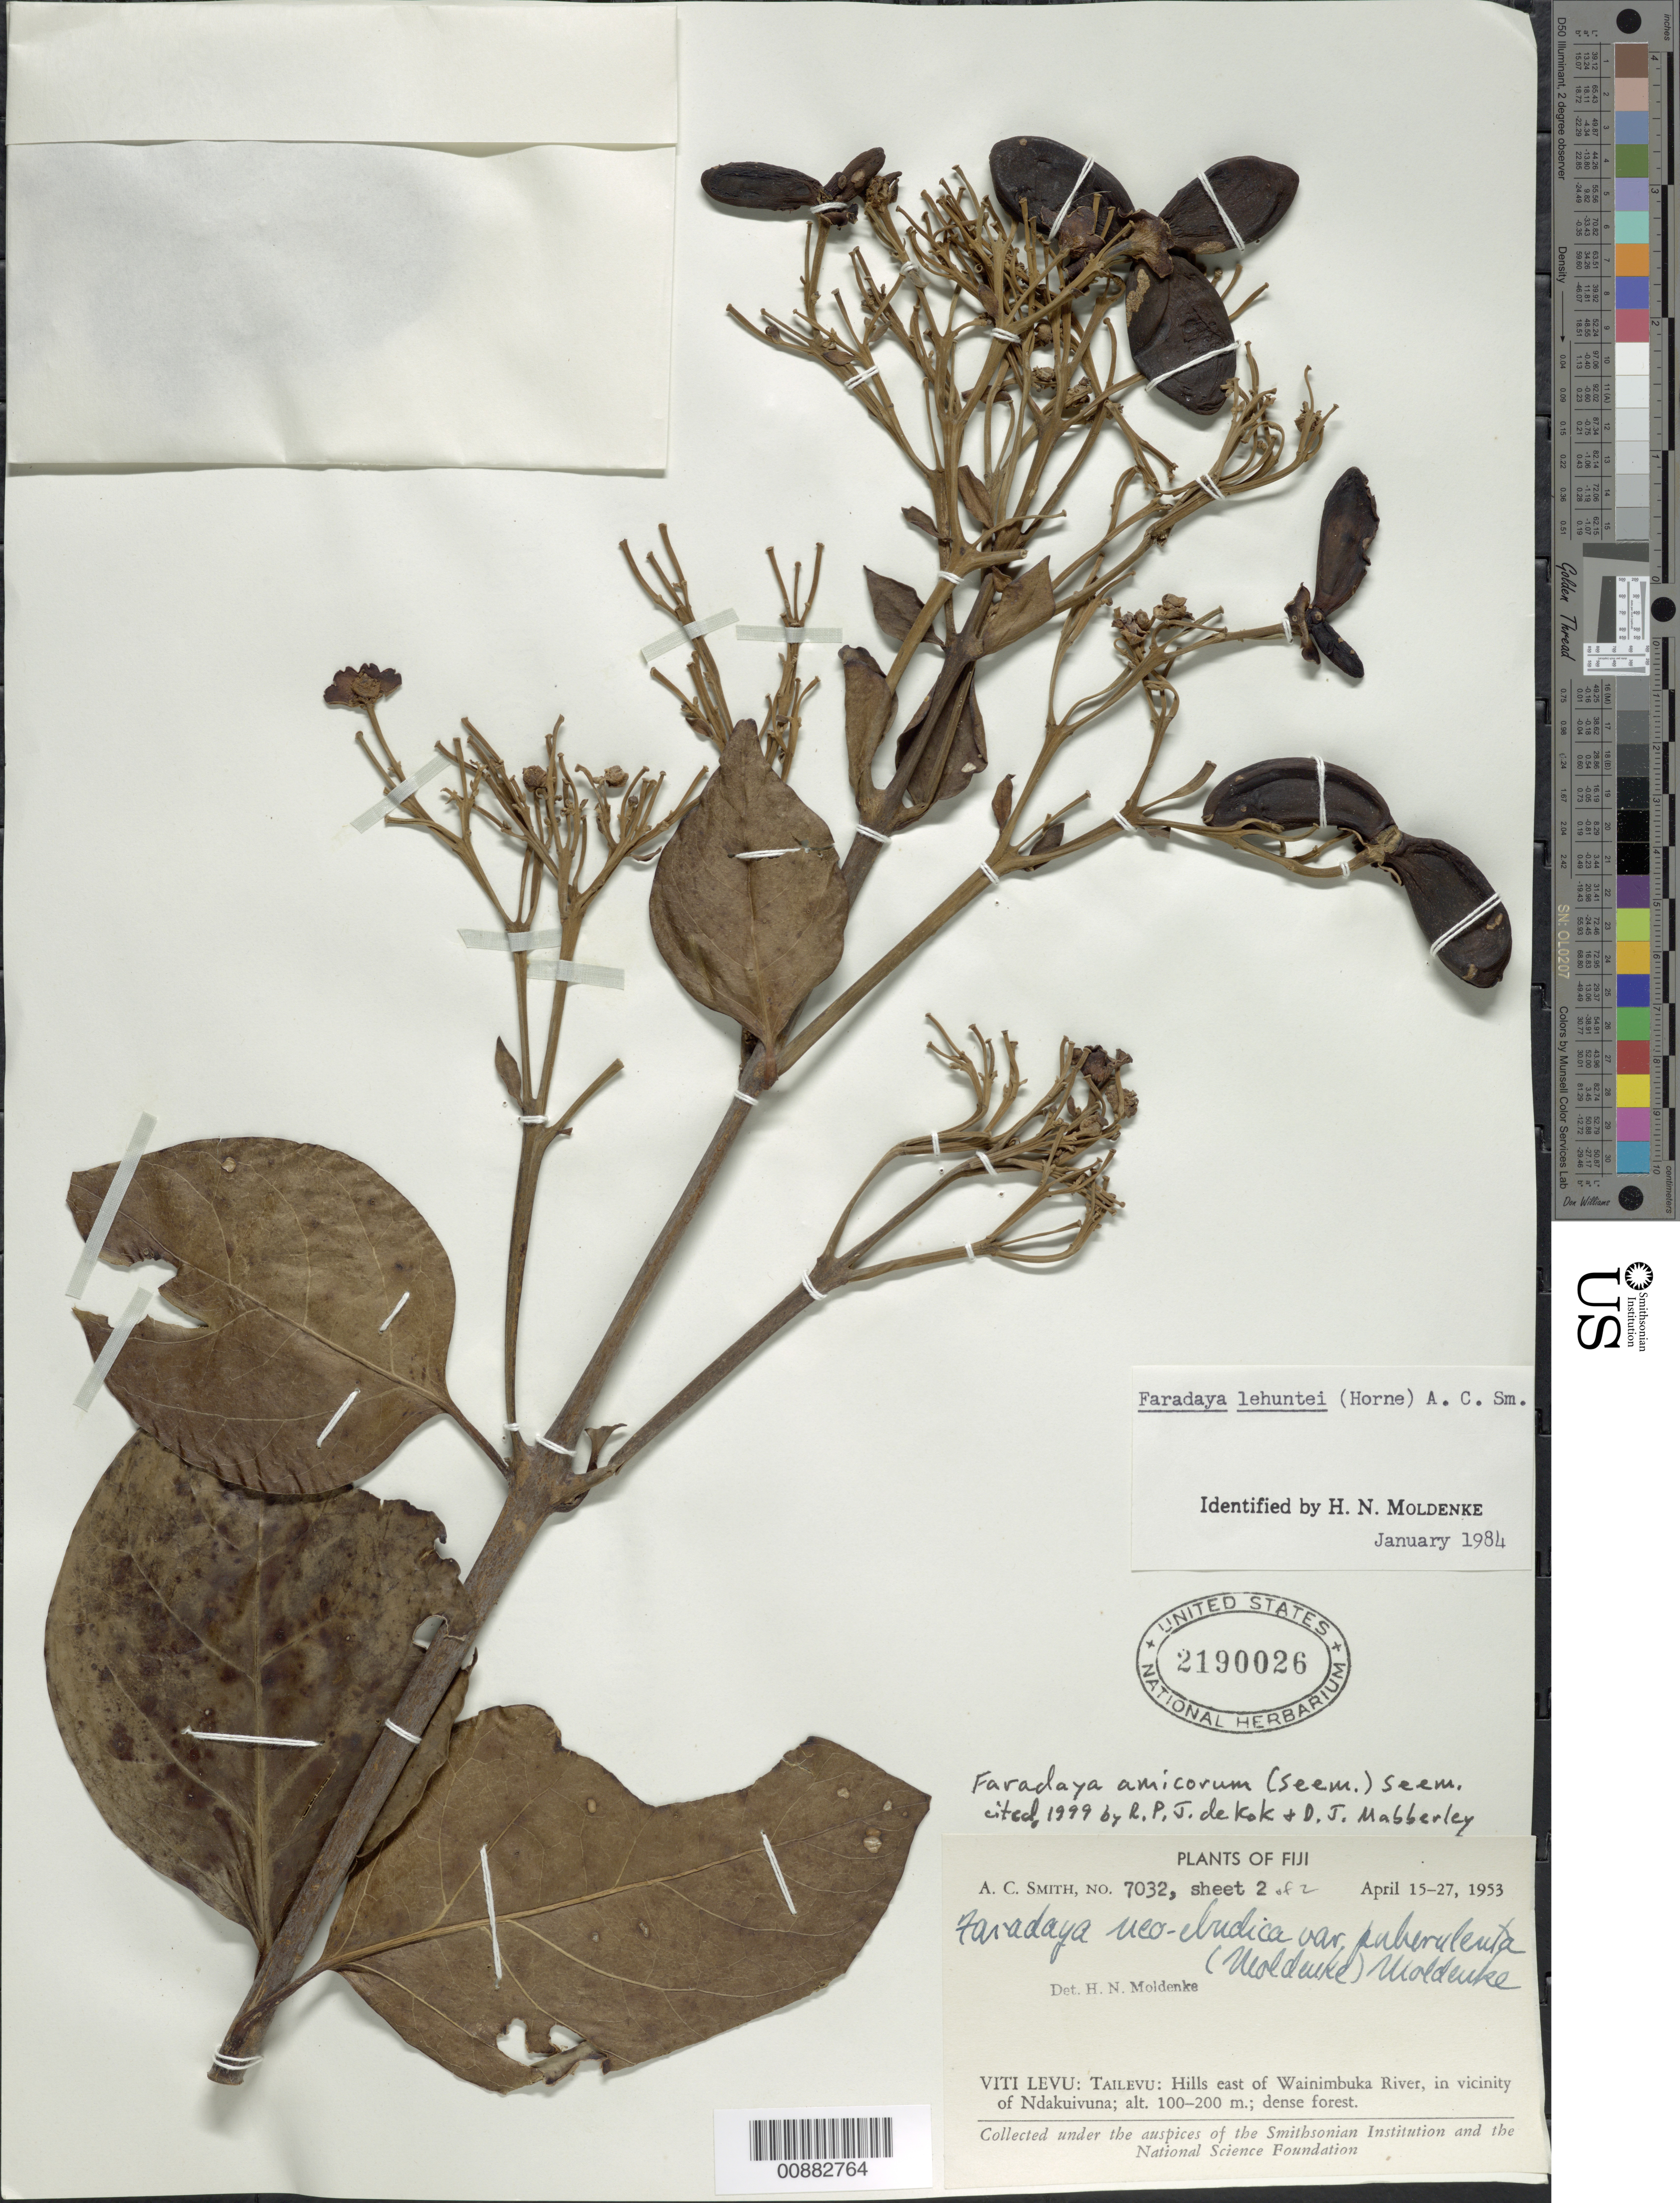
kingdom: Plantae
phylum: Tracheophyta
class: Magnoliopsida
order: Lamiales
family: Lamiaceae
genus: Faradaya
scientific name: Faradaya amicorum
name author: (Seem.) Seem.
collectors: C. A. Smith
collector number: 7032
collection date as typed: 15 Apr 1953 to 27 Apr 1953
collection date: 1953-04-15/1953-04-27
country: Fiji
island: Viti Levu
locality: Tailvevu, hills E of Wainimbuka River, in vicinity of Ndakuivuna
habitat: Dense forest.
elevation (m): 100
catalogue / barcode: US 2190026